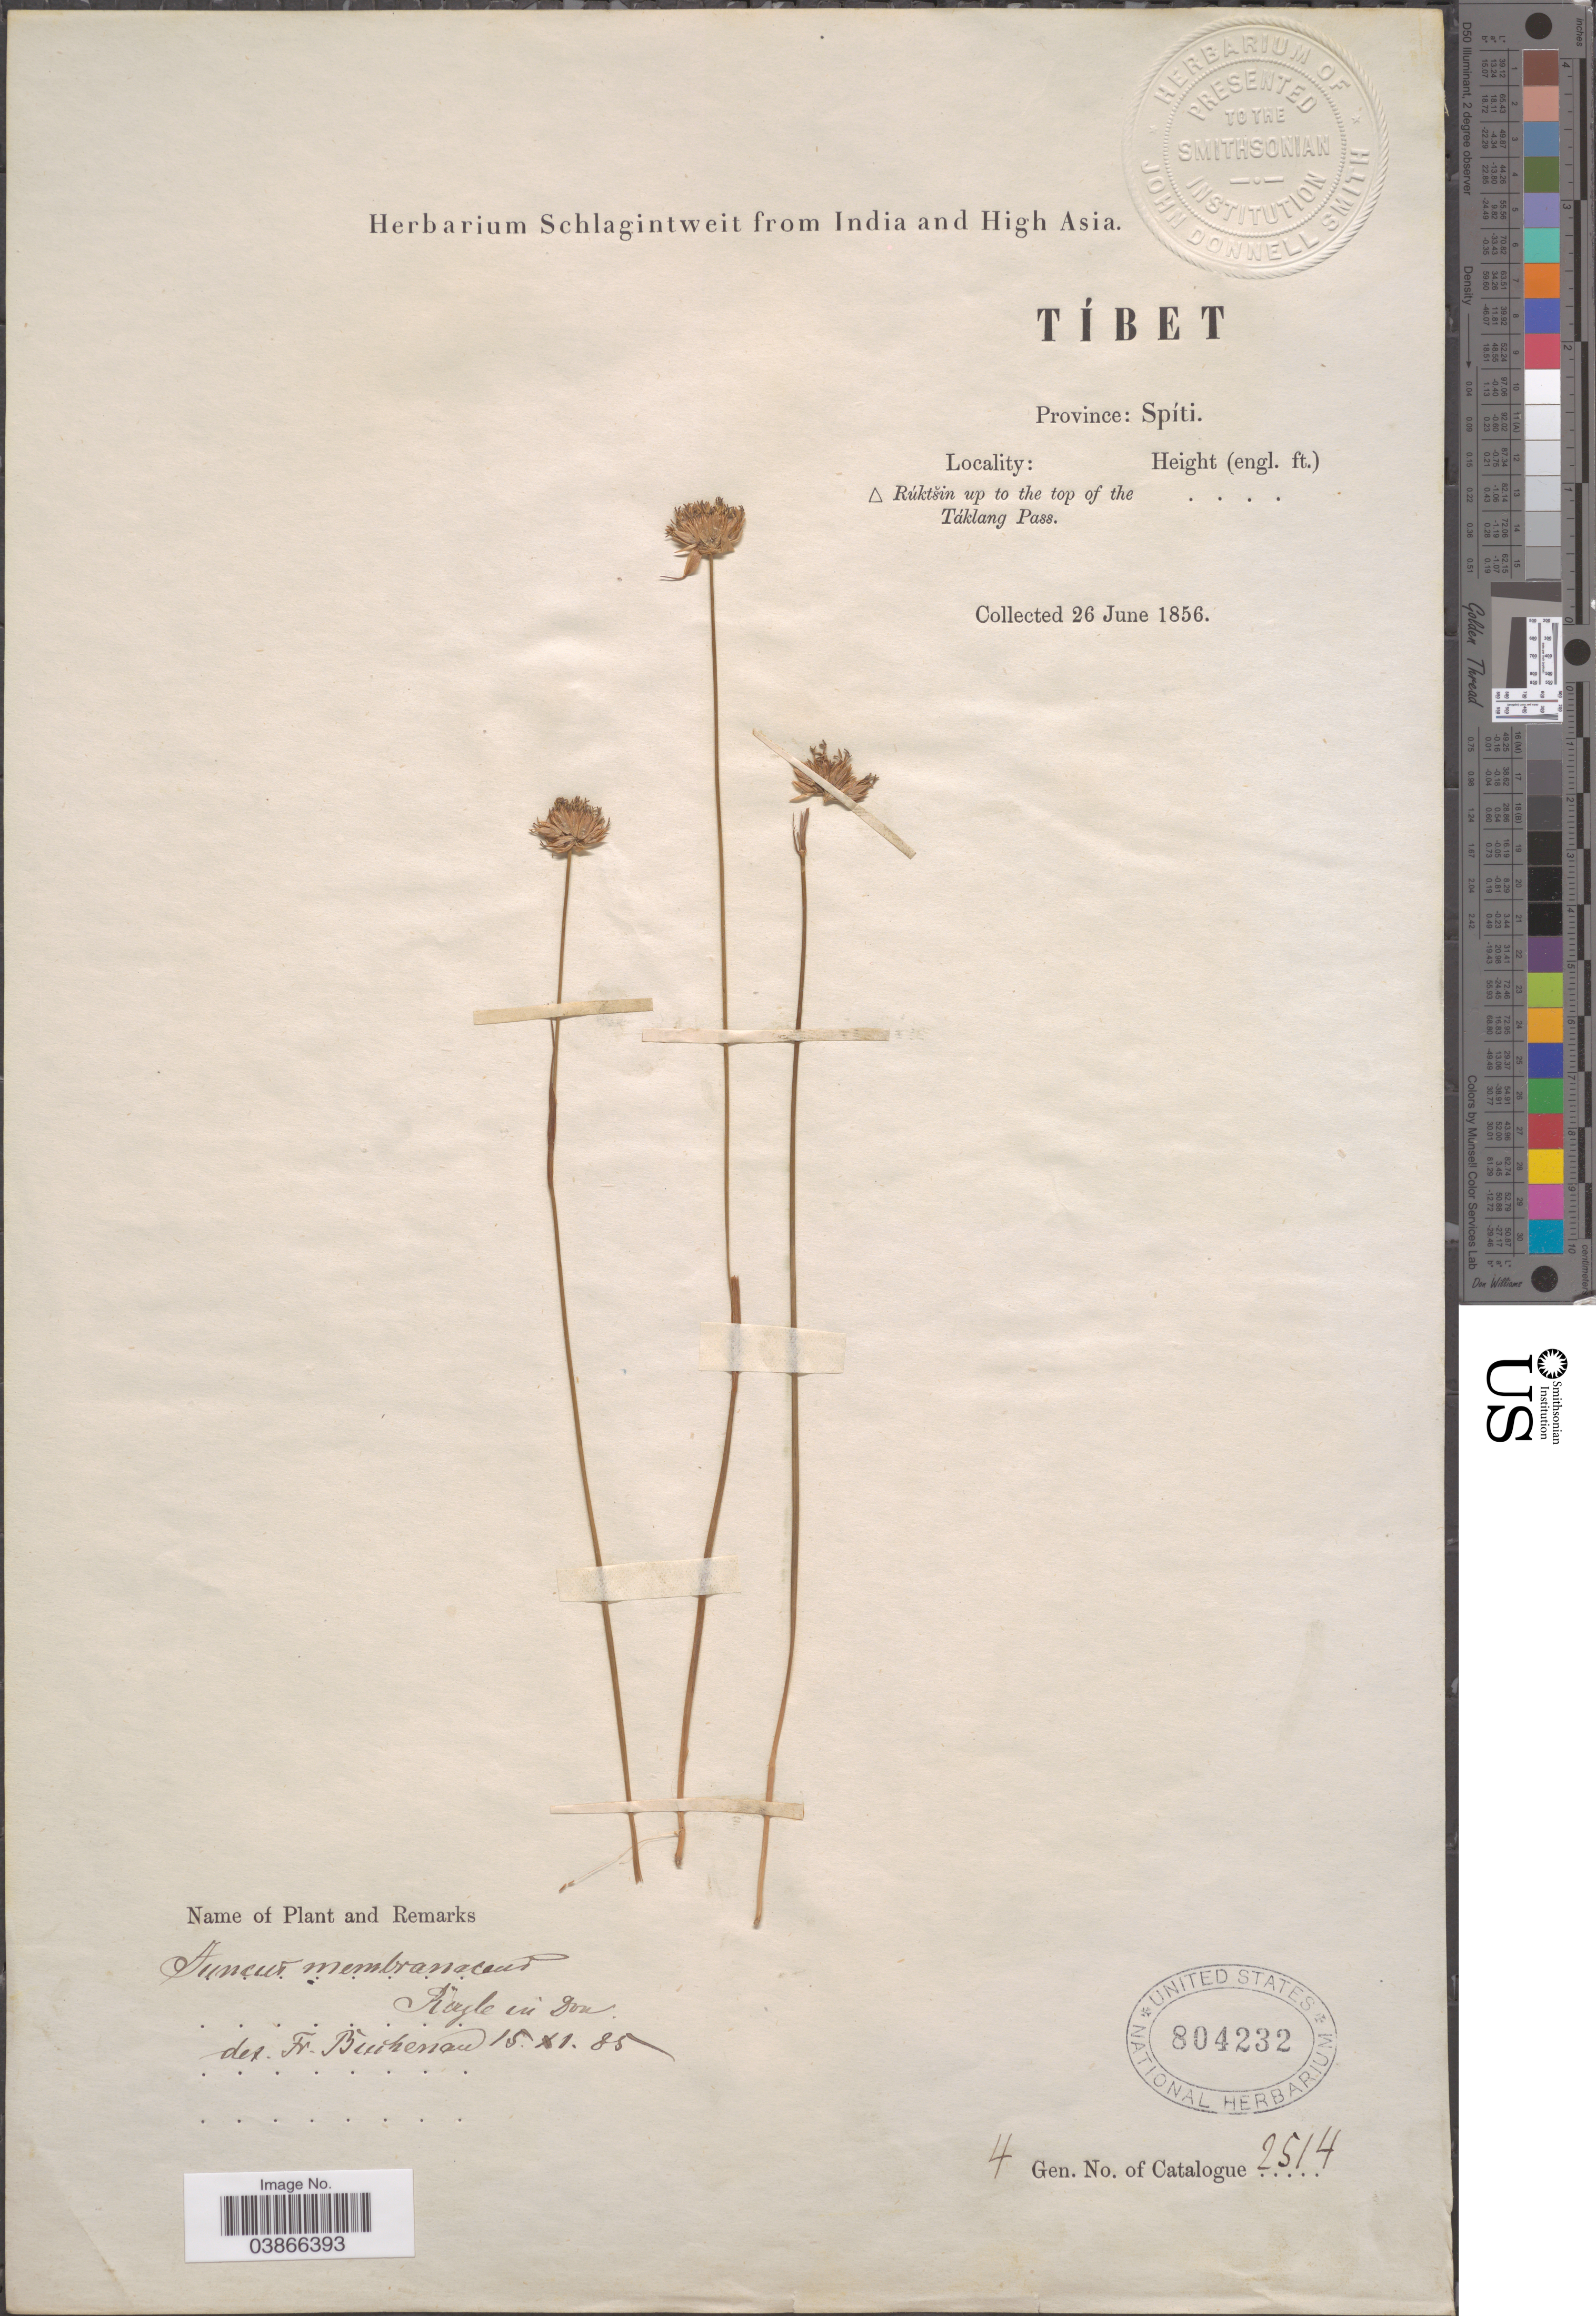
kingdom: Plantae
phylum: Tracheophyta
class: Liliopsida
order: Poales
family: Juncaceae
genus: Juncus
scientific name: Juncus membranaceus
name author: Royle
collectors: ex herb. Schlagintweit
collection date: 1856-06-26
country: China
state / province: Xizang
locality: Tíbet. Province: Spíti. Rúktšin up to the top of the Táklang Pass.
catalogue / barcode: US 804232